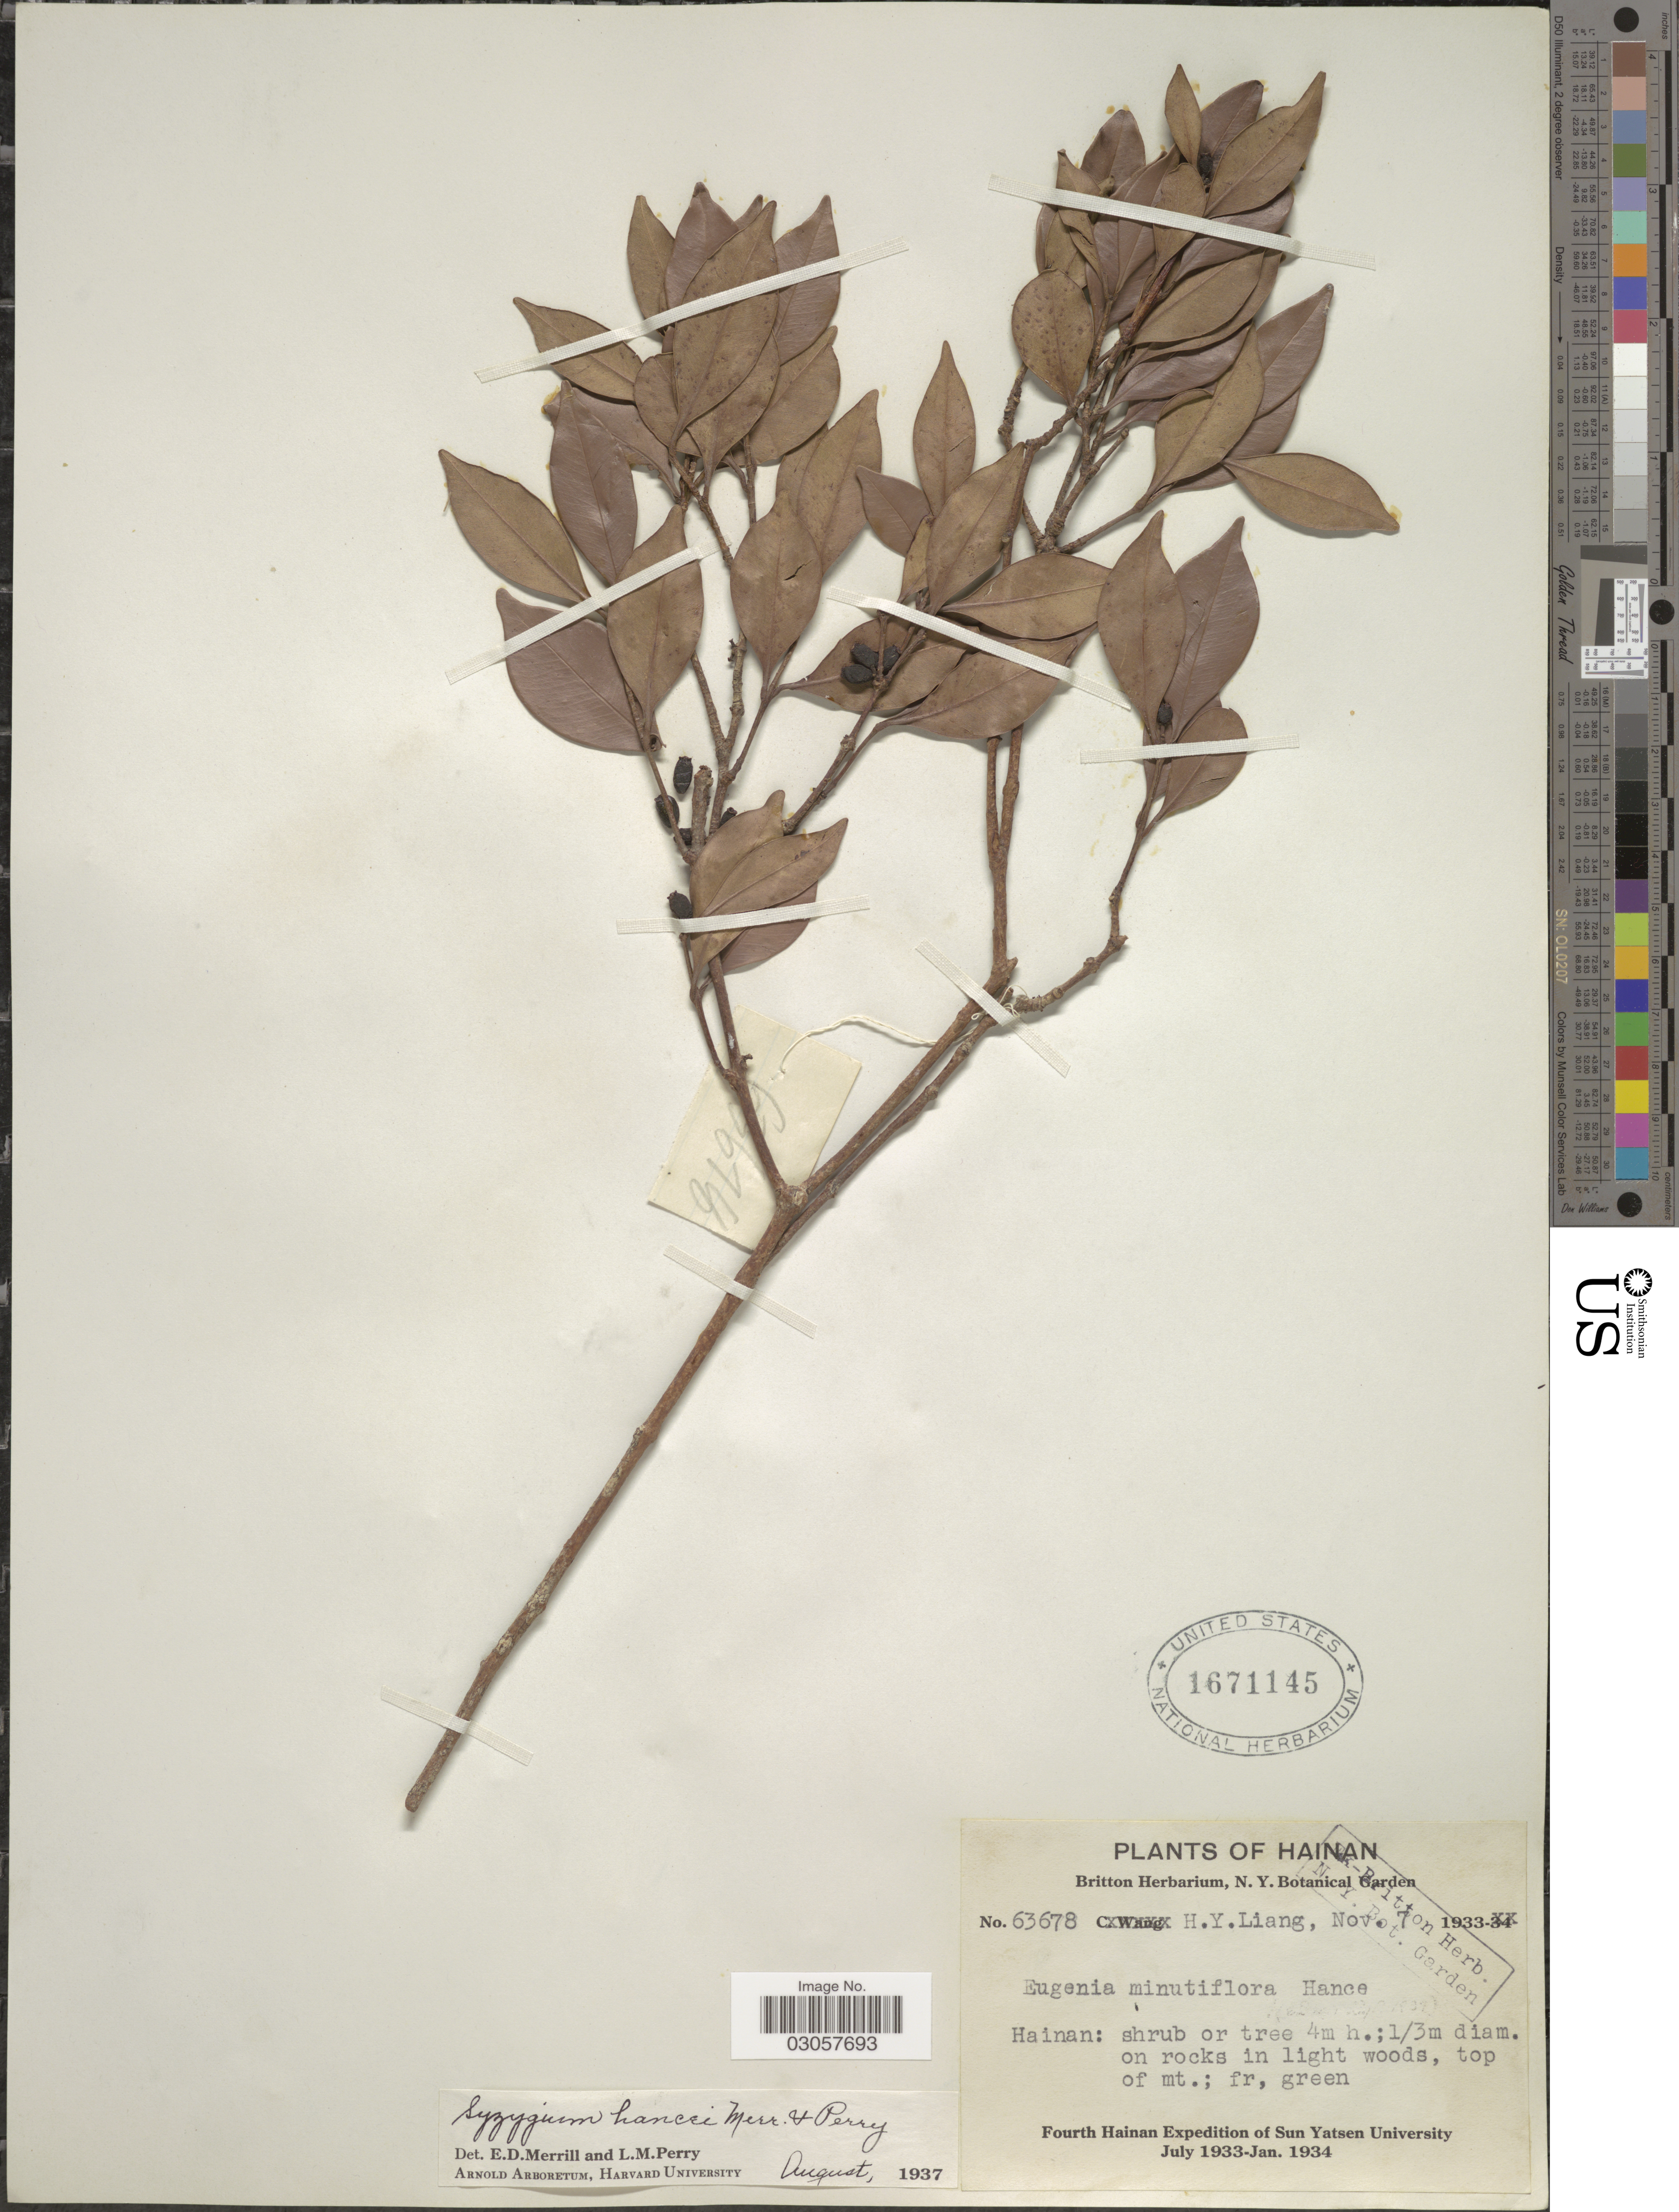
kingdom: Plantae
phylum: Tracheophyta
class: Magnoliopsida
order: Myrtales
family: Myrtaceae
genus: Syzygium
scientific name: Syzygium hancei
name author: Merr. & L.M. Perry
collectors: H. Y. Liang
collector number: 63678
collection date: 1933-11-07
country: China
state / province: Hainan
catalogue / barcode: US 1671145